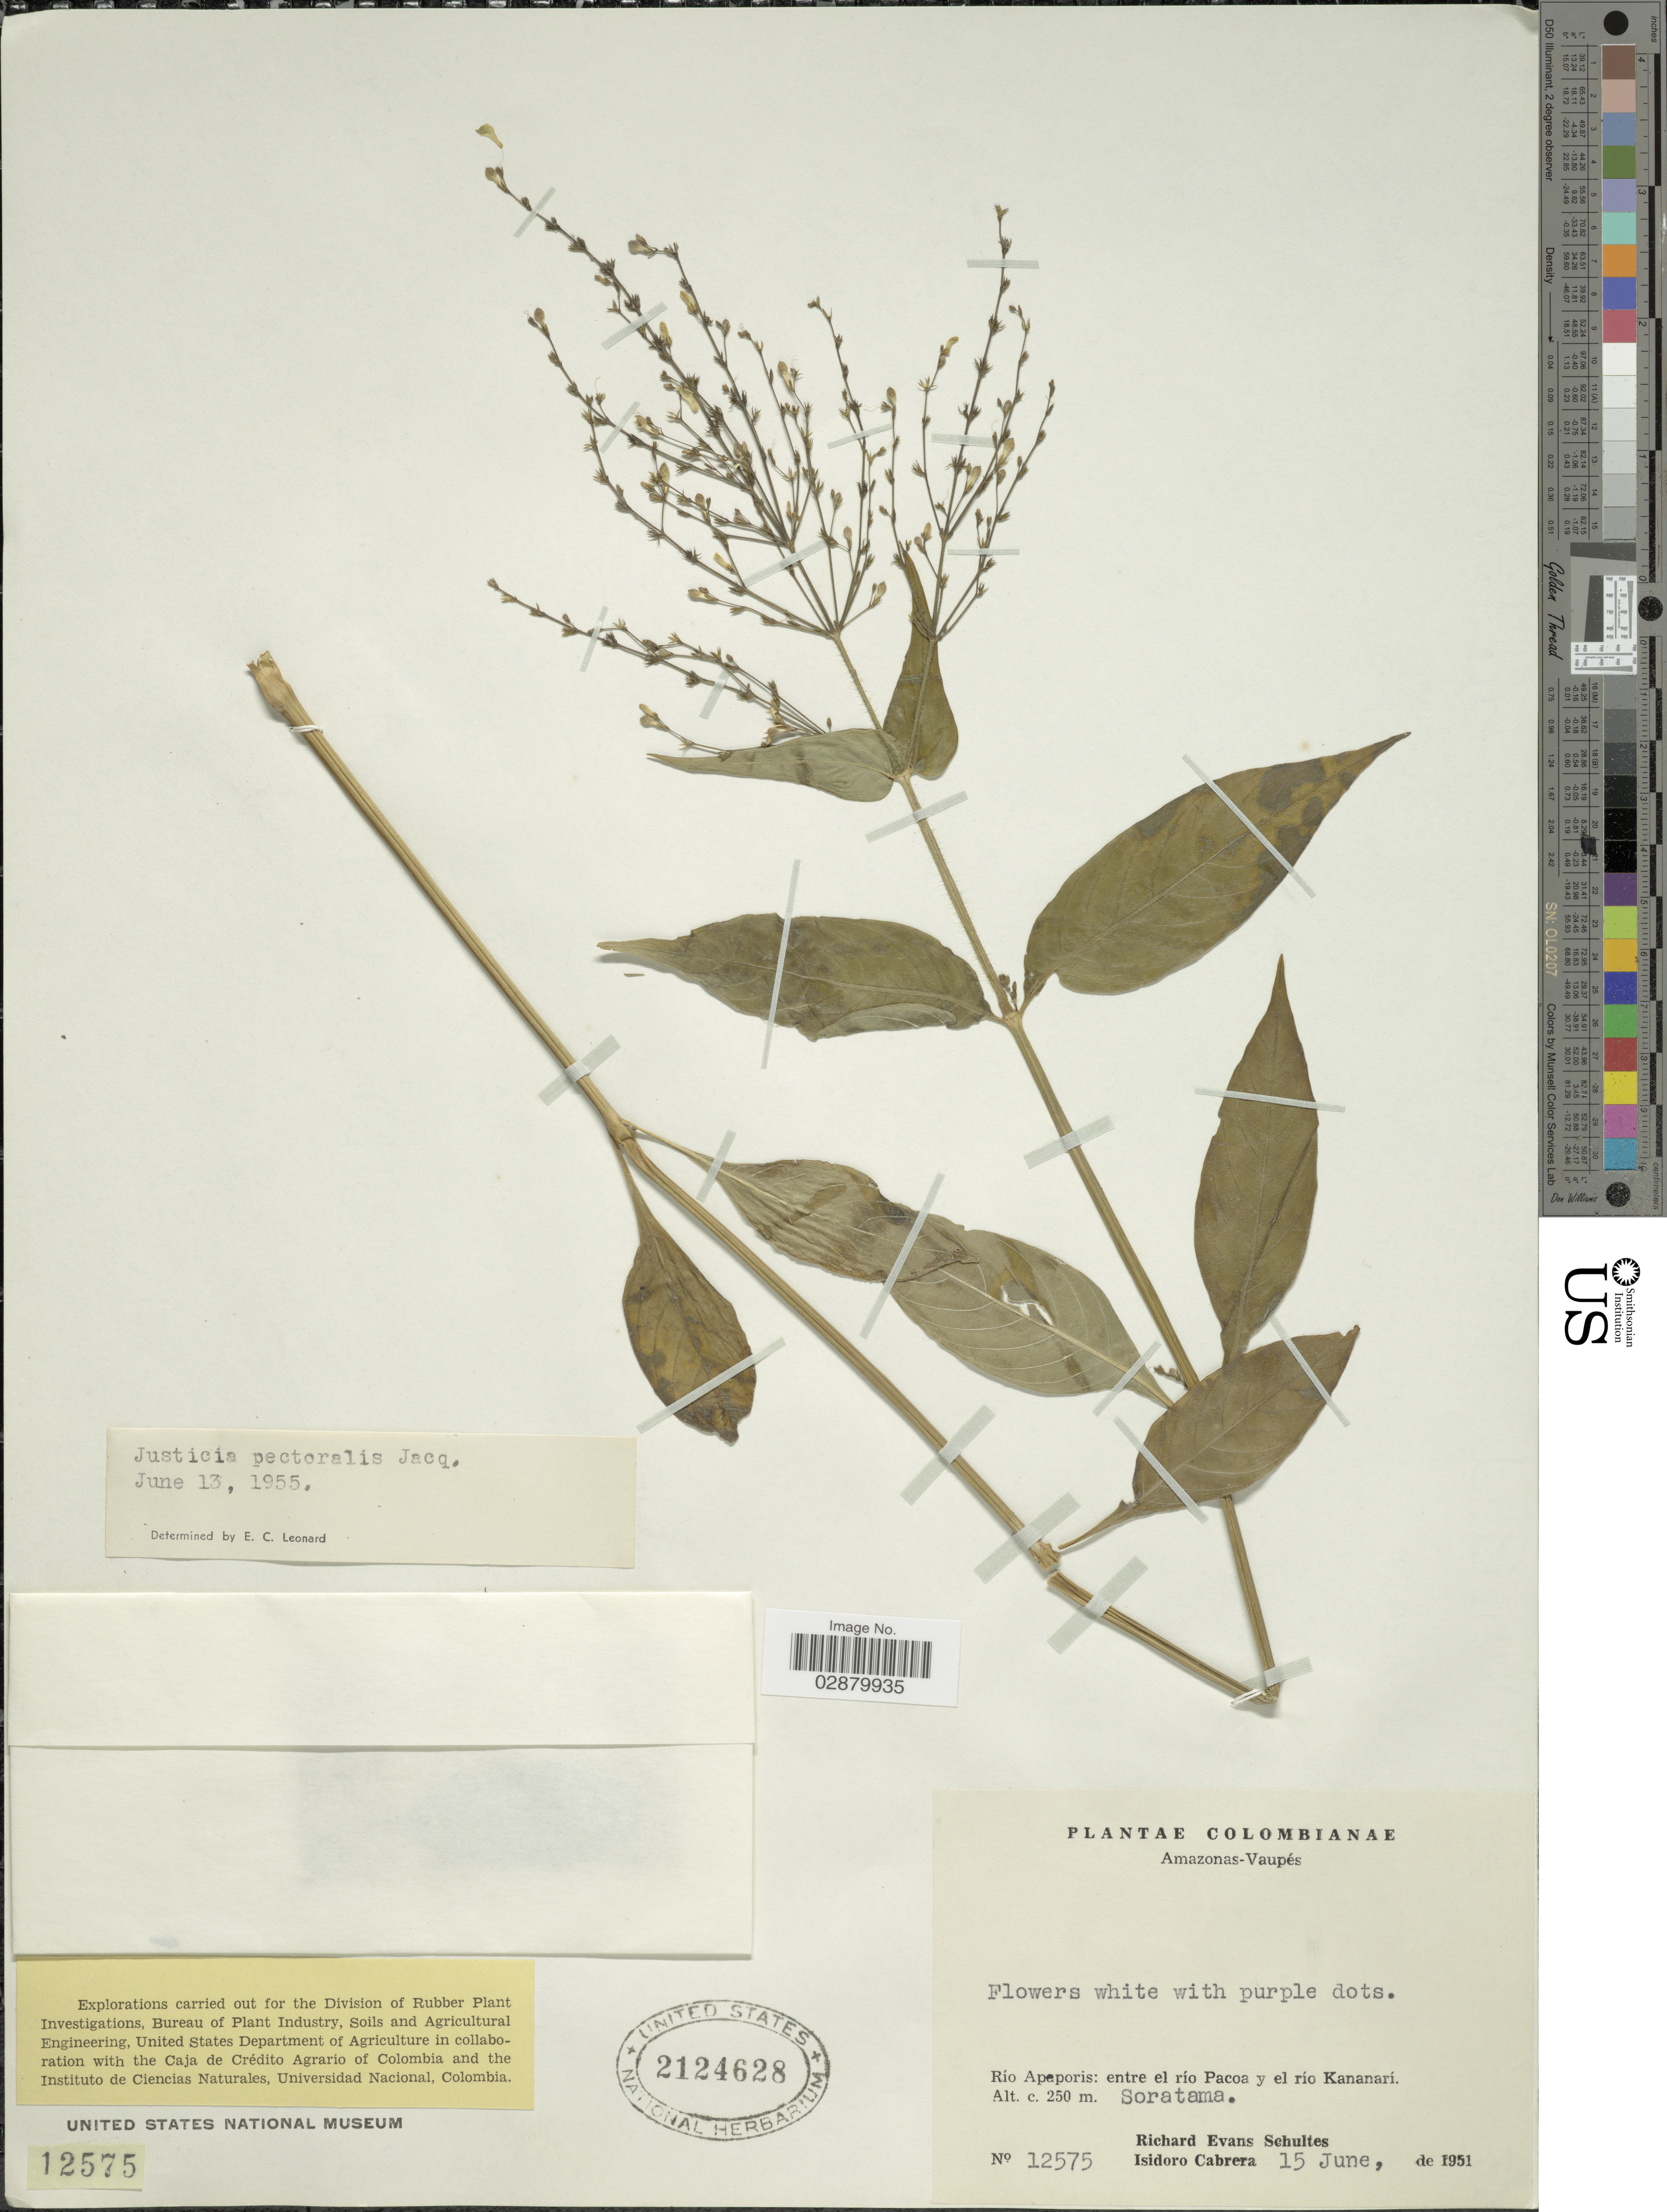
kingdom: Plantae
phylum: Tracheophyta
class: Magnoliopsida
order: Lamiales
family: Acanthaceae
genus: Justicia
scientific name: Justicia pectoralis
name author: Jacq.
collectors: R. E. Schultes & I. Cabrera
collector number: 12575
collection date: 1951-06-15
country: Colombia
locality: Amazonas-Vaupés. Río Apaporis: entre el río Pacoa y el río Kananarí. Soratama.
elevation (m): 250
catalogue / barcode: US 2124628